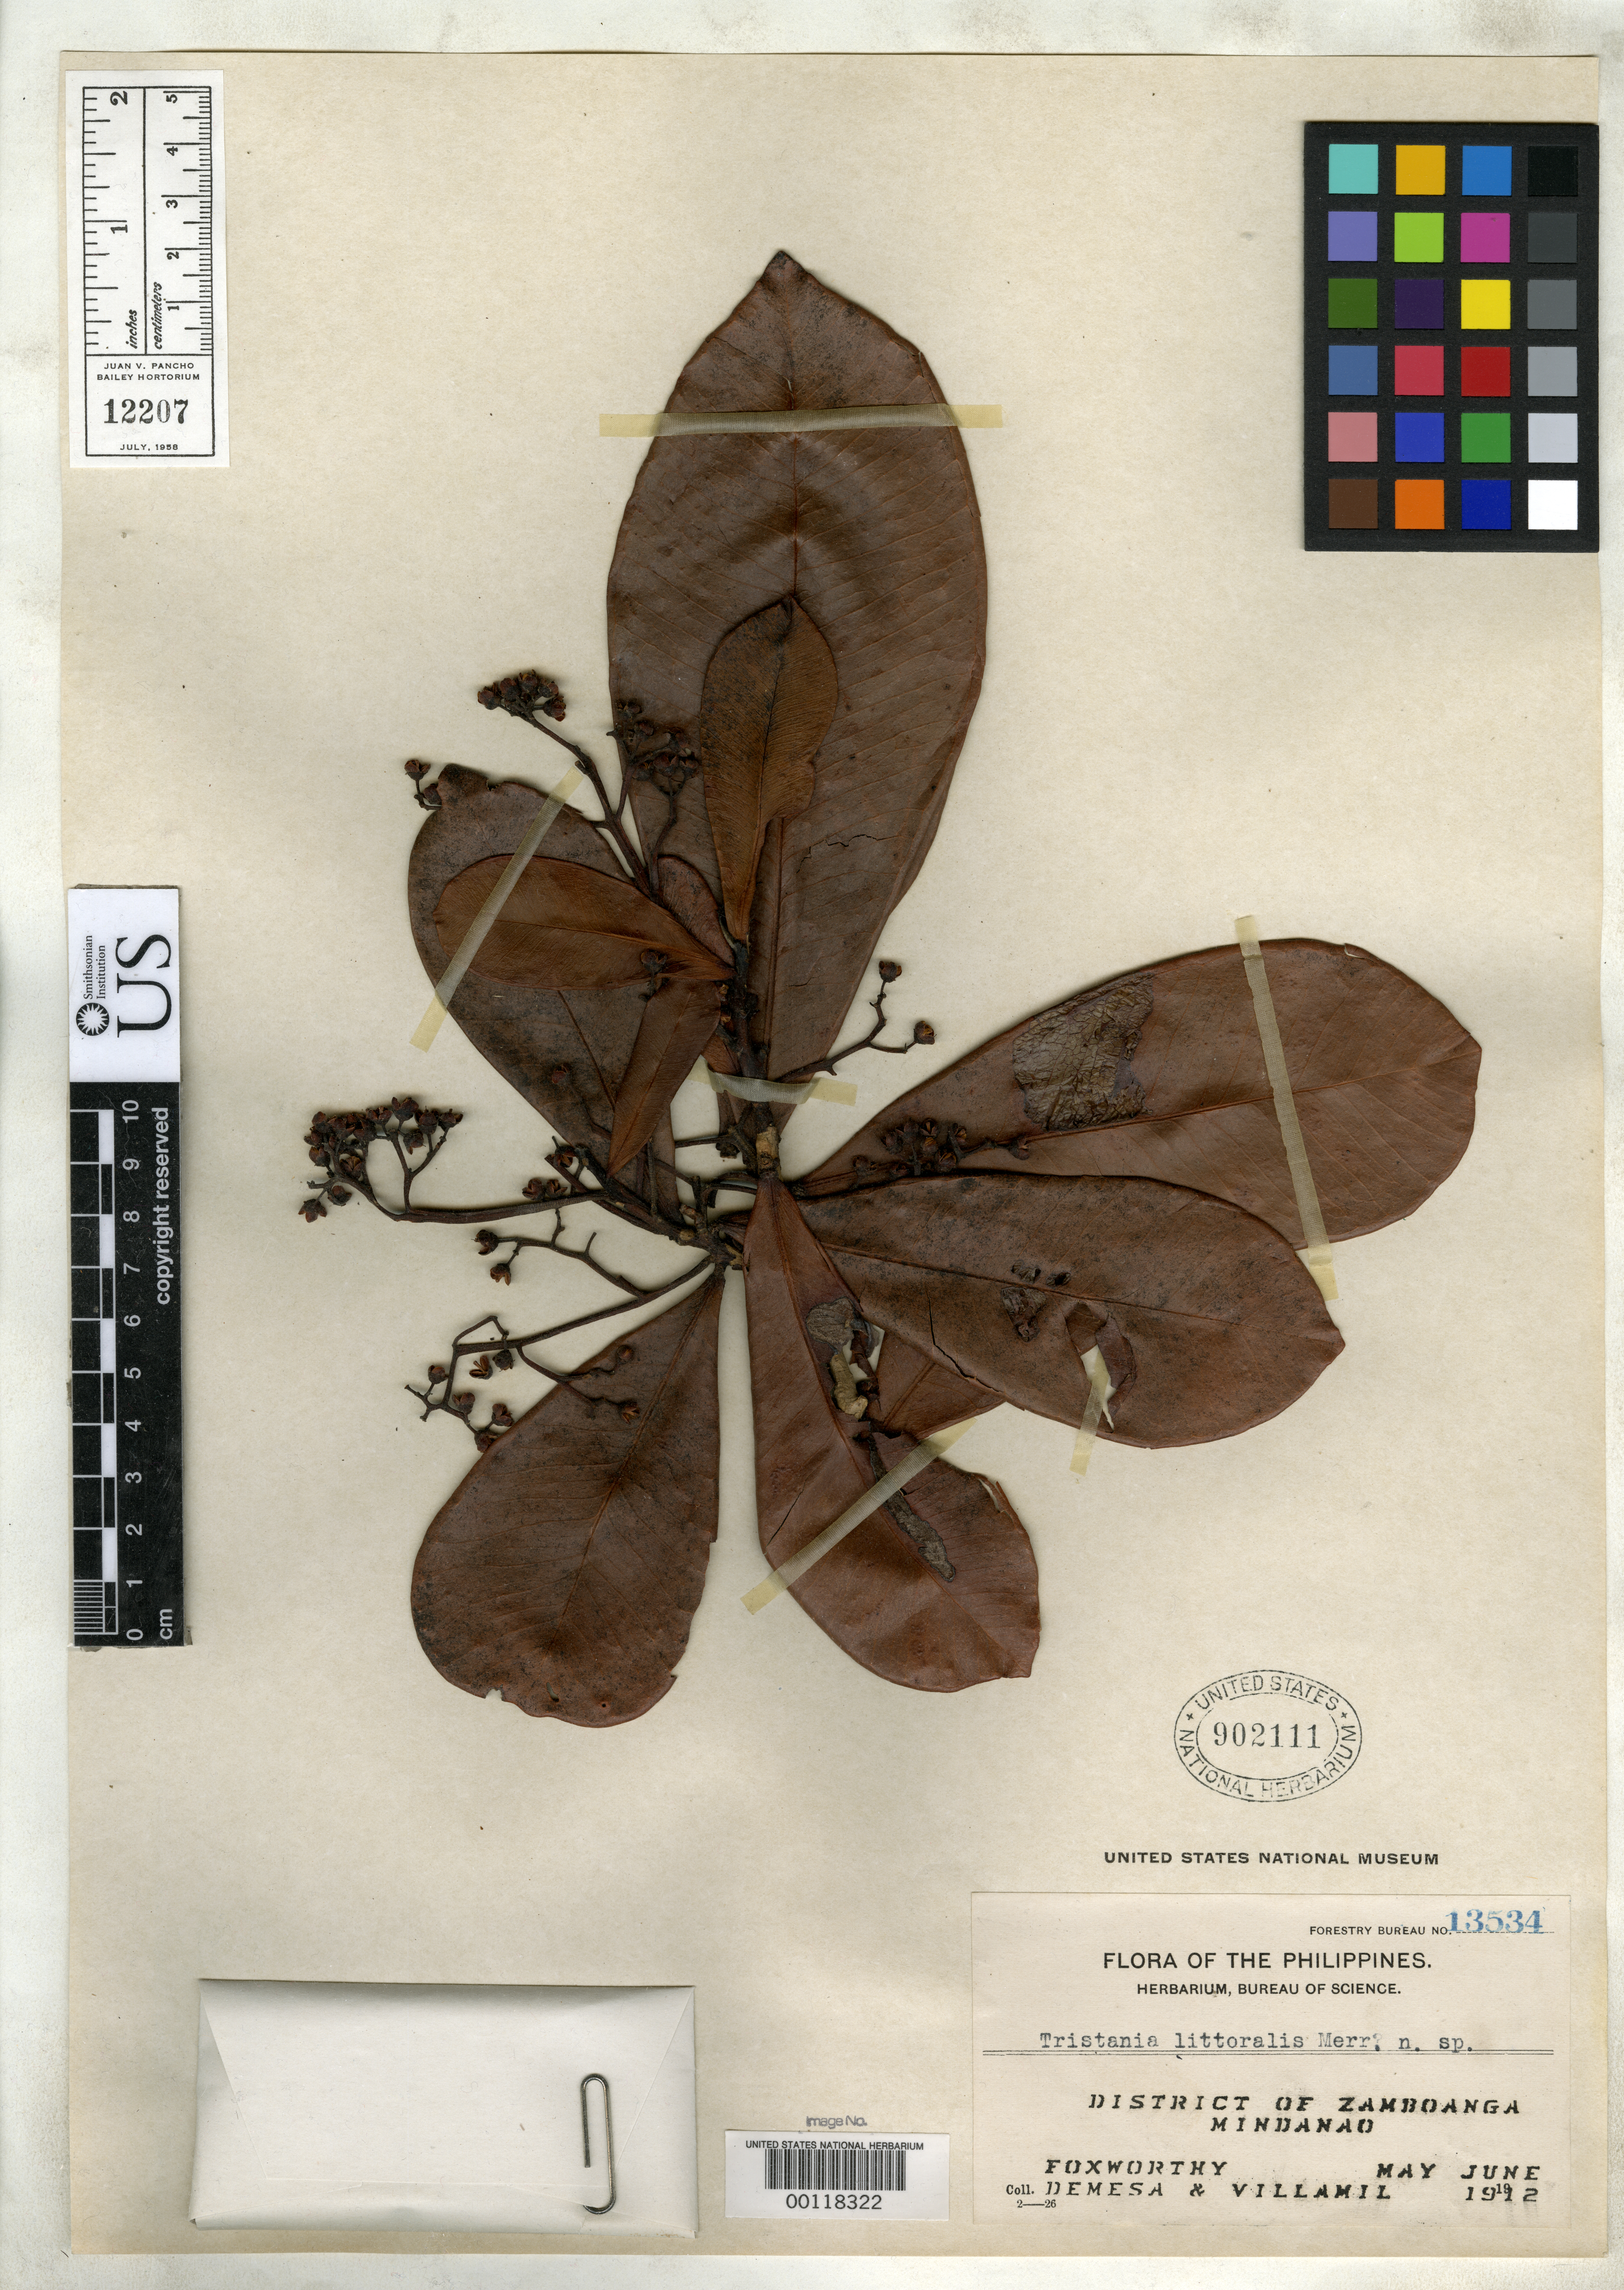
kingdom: Plantae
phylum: Tracheophyta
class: Magnoliopsida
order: Myrtales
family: Myrtaceae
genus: Tristania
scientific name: Tristania littoralis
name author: Merr.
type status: Syntype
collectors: F. W. Foxworthy, A. Demesa & A. Villamil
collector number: Bur. Sci. 13534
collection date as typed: May 1912 to -- Jun 1912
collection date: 1912-05/1912-06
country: Philippines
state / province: Zamboanga Peninsula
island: Mindanao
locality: Tetuan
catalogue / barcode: US 902111